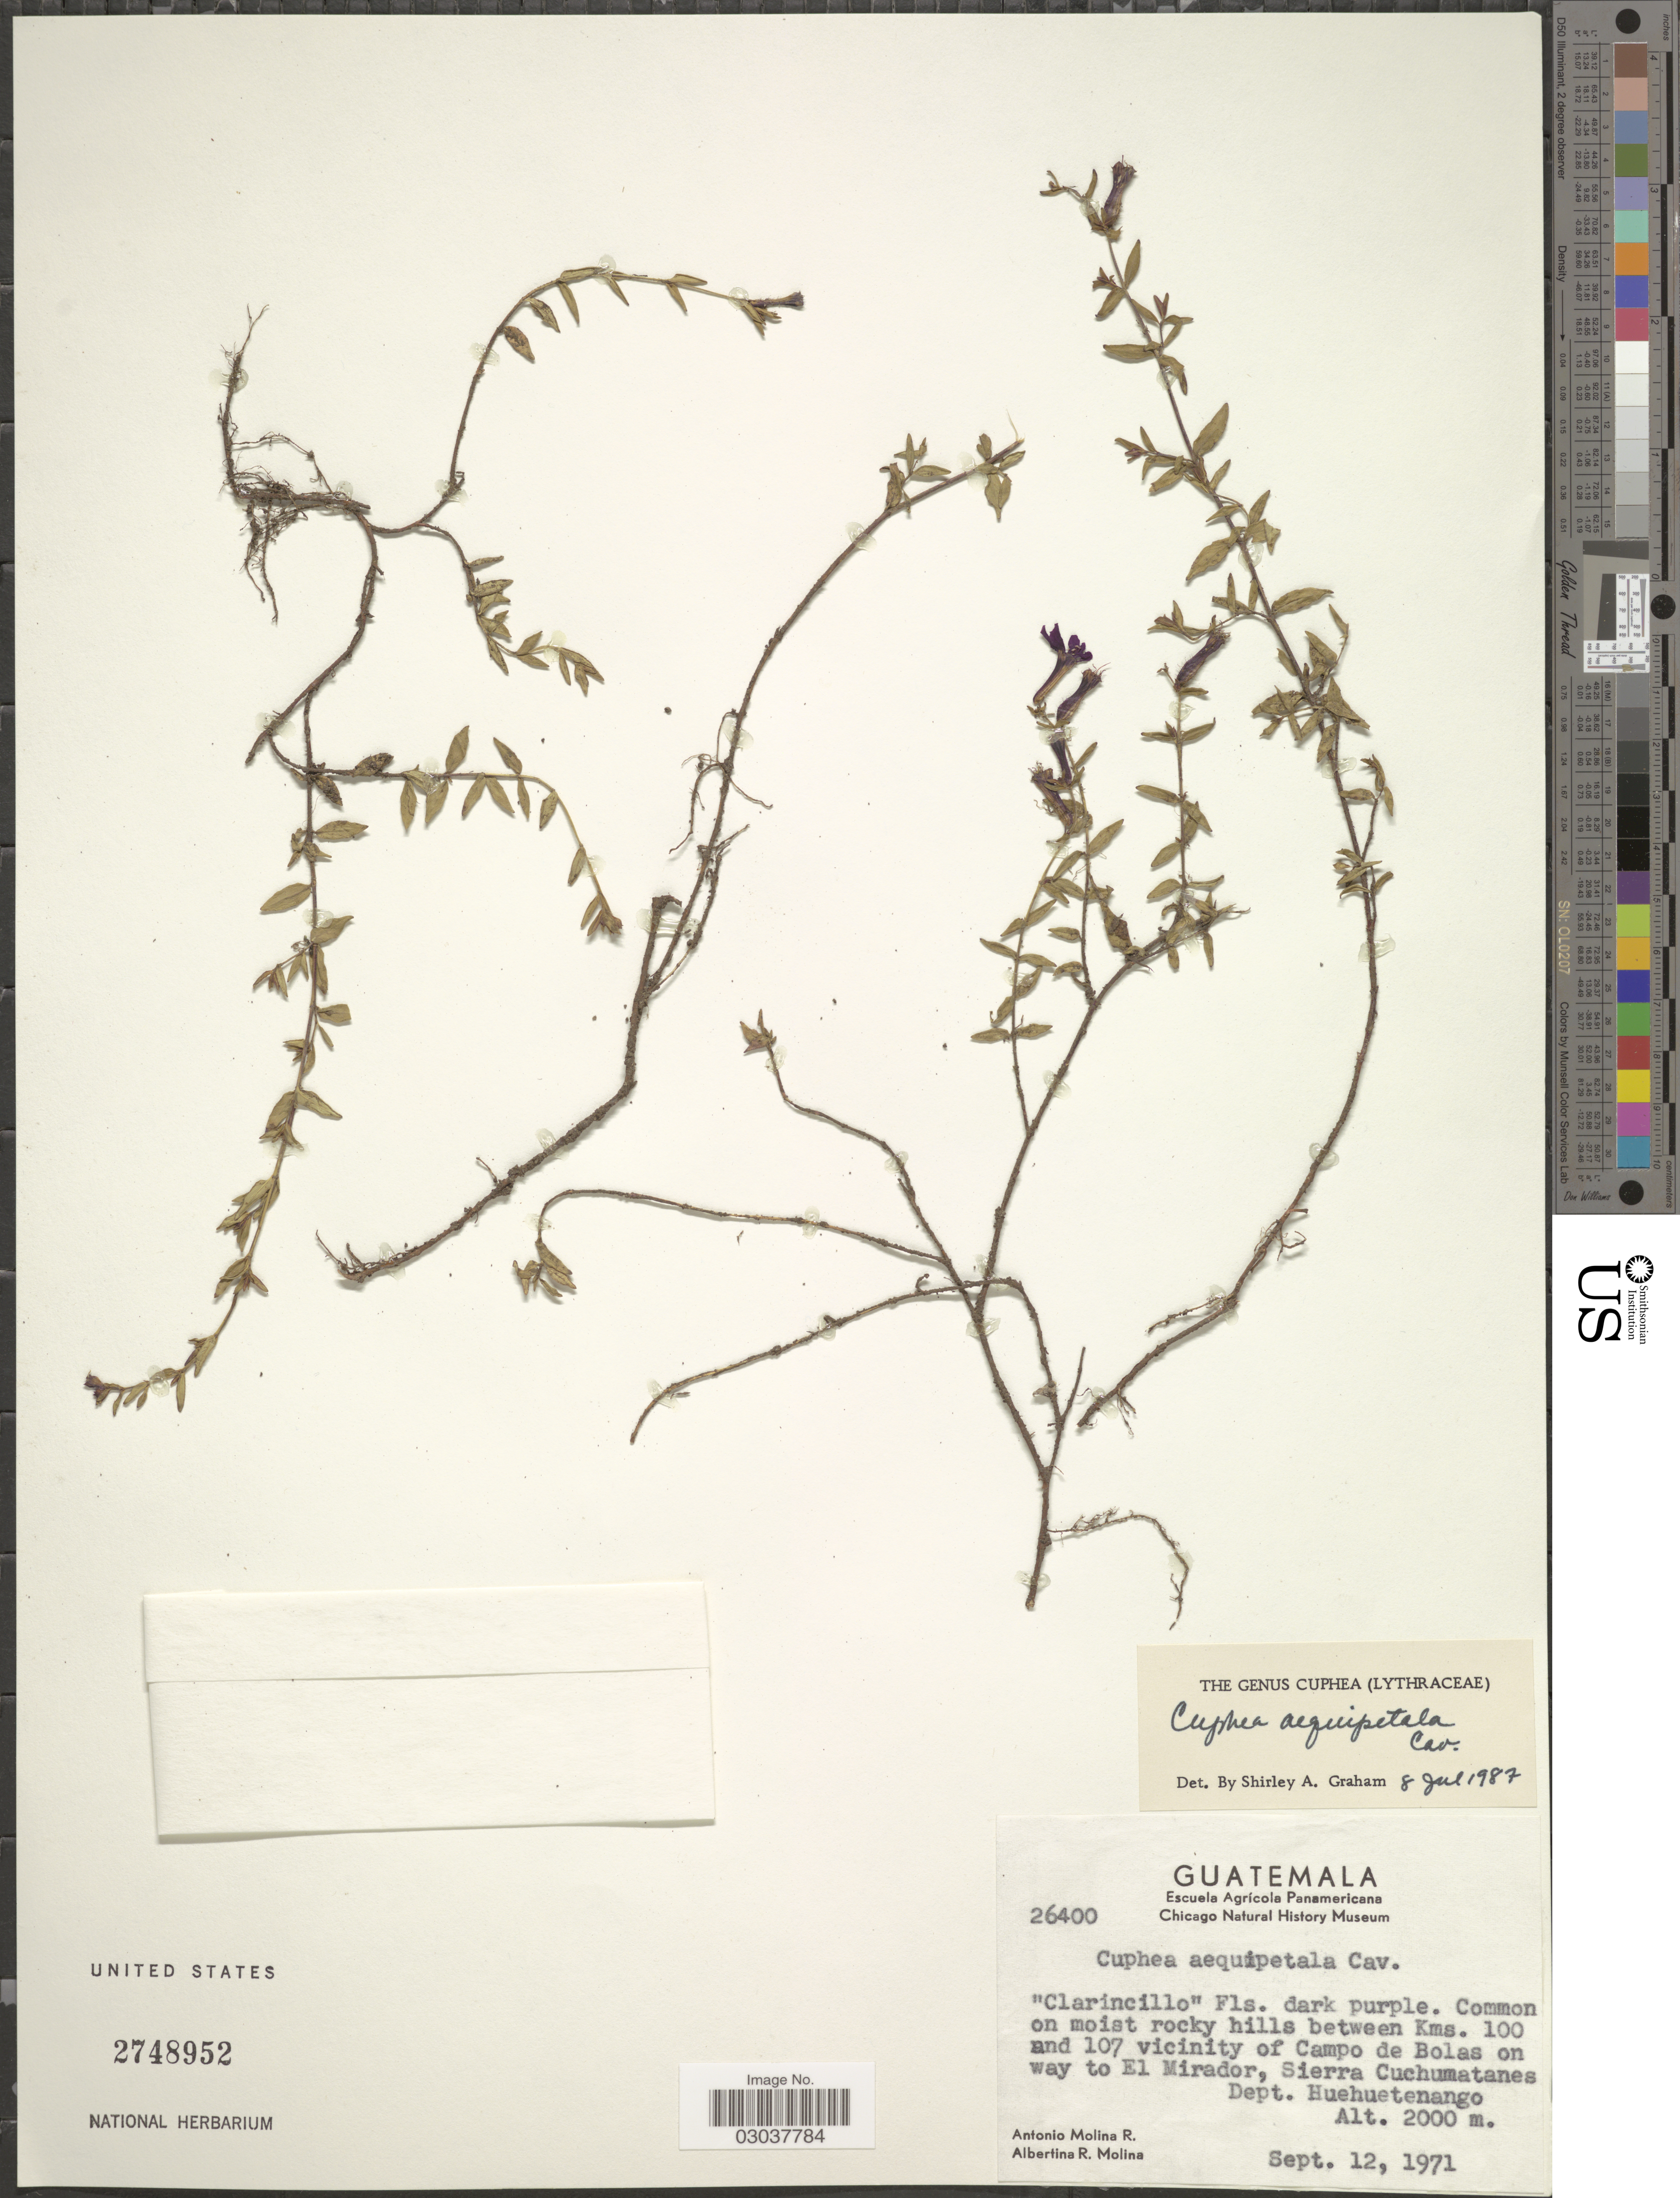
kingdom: Plantae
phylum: Tracheophyta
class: Magnoliopsida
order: Myrtales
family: Lythraceae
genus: Cuphea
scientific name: Cuphea aequipetala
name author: Cav.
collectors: A. Molina R. & A. R. Molina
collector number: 26400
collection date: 1971-09-12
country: Guatemala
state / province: Huehuetenango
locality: Common on moist rocky hills between Kms. 100 and 107 vicinity of Campo de Bolas on way to El Mirador, Sierra Cuchumatanes. Dept. Huehuetenango.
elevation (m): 2000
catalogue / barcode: US 2748952